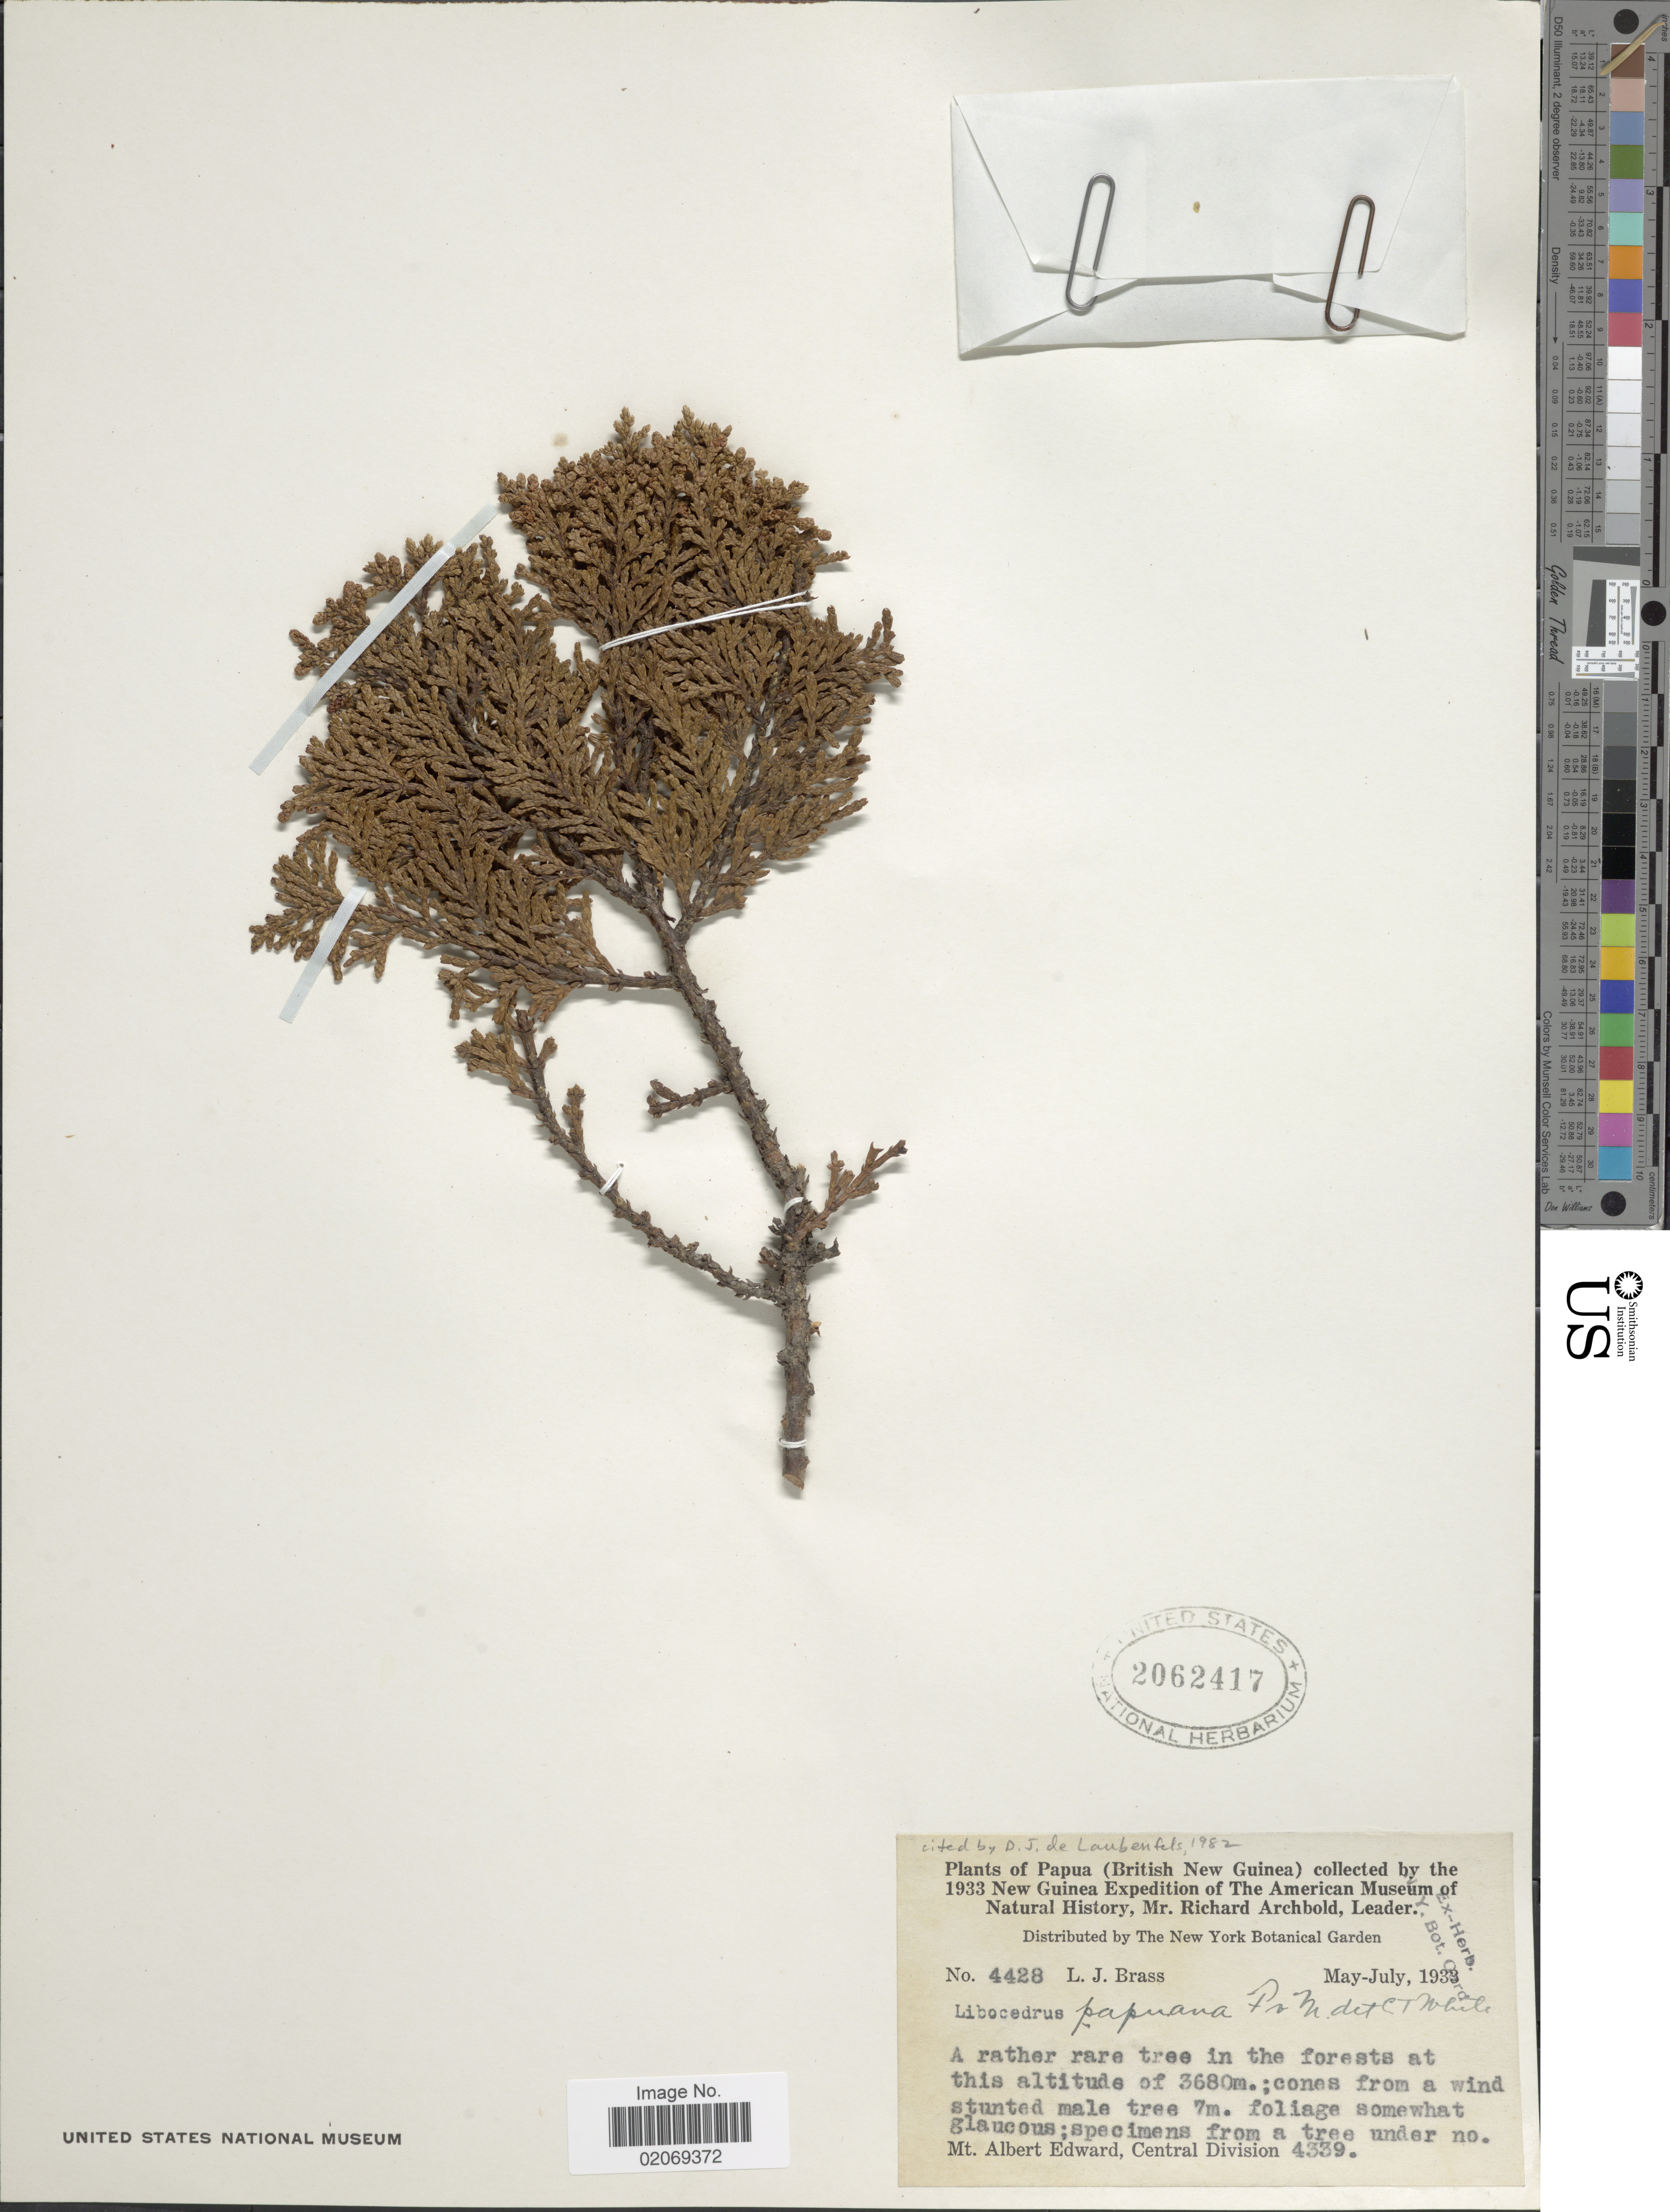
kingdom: Plantae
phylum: Tracheophyta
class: Pinopsida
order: Pinales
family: Cupressaceae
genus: Libocedrus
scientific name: Libocedrus papuana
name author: F. Muell.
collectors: L. J. Brass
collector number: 4428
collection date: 1933-05/1933-07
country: Papua New Guinea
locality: (British New Guinea), Mt Albert Edward, Central Division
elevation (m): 3680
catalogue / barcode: US 2062417